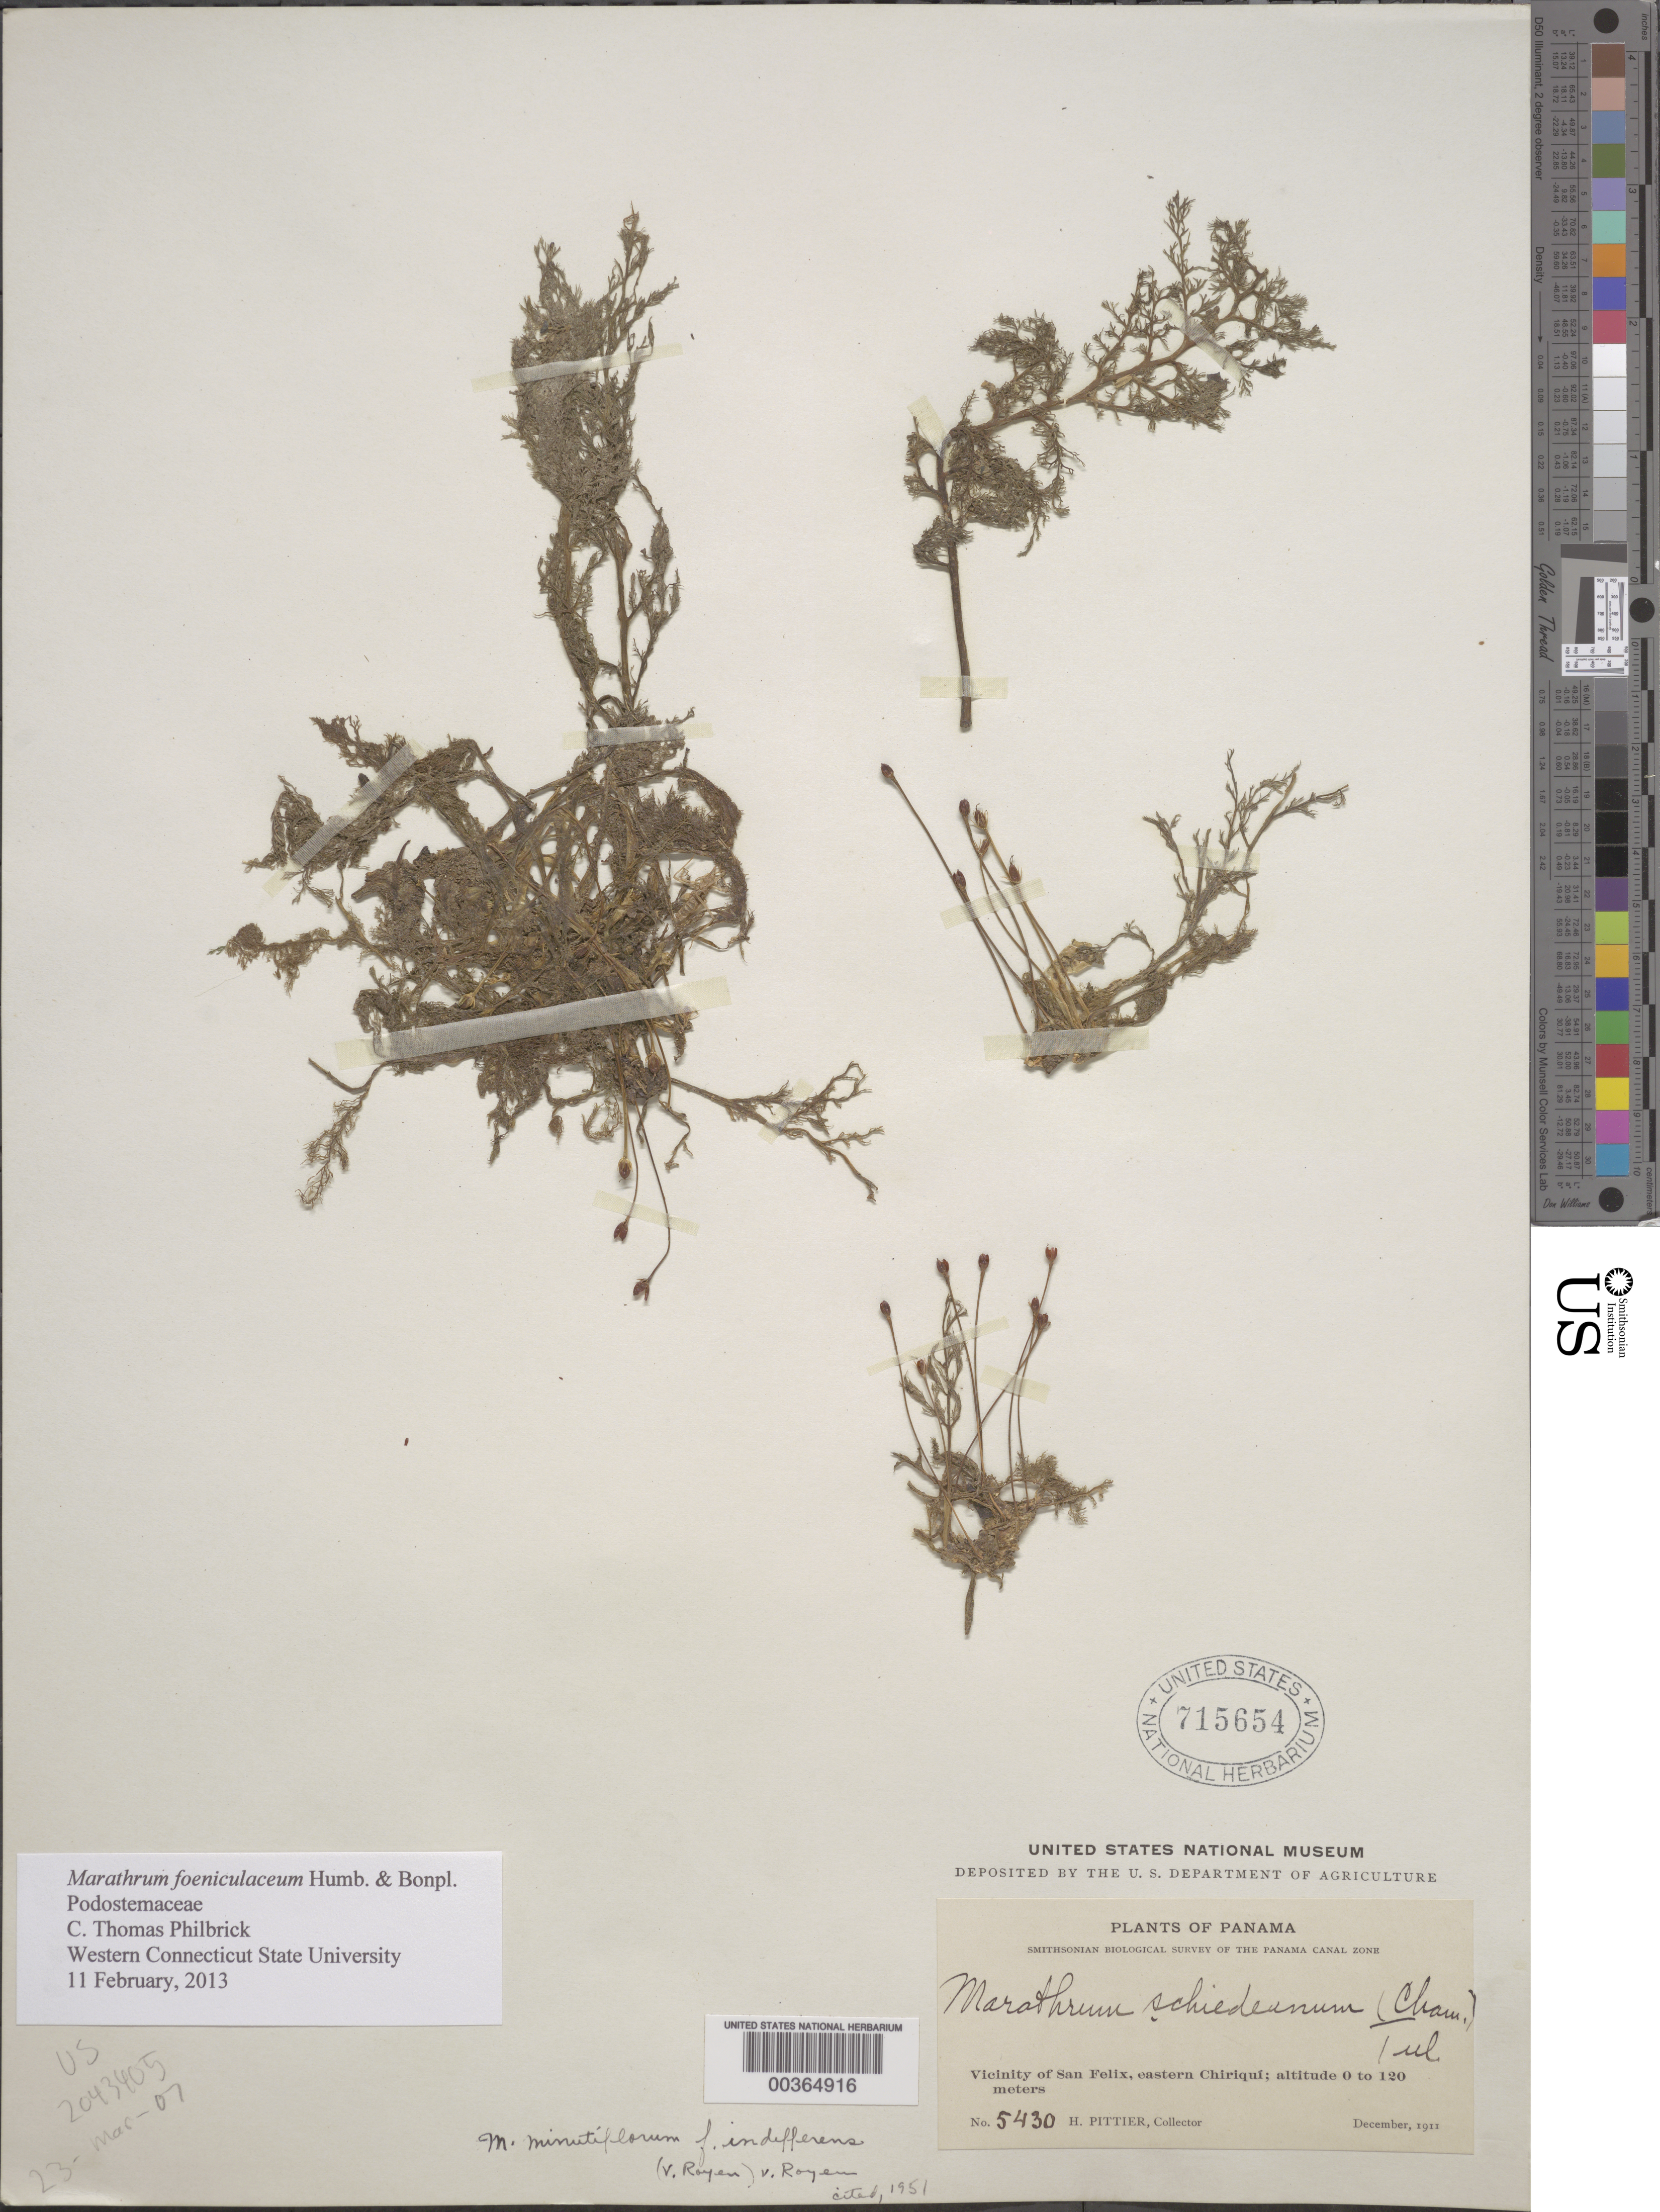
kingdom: Plantae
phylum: Tracheophyta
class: Magnoliopsida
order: Malpighiales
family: Podostemaceae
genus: Marathrum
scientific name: Marathrum minutiflorum f. indifferens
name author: (P. Royen) P. Royen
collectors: H. F. Pittier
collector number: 5430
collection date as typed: Dec 1911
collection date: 1911-12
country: Panama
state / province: Chiriquí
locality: Vicinity of San Felix, Eastern Chiriqui.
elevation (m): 0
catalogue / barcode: US 715654